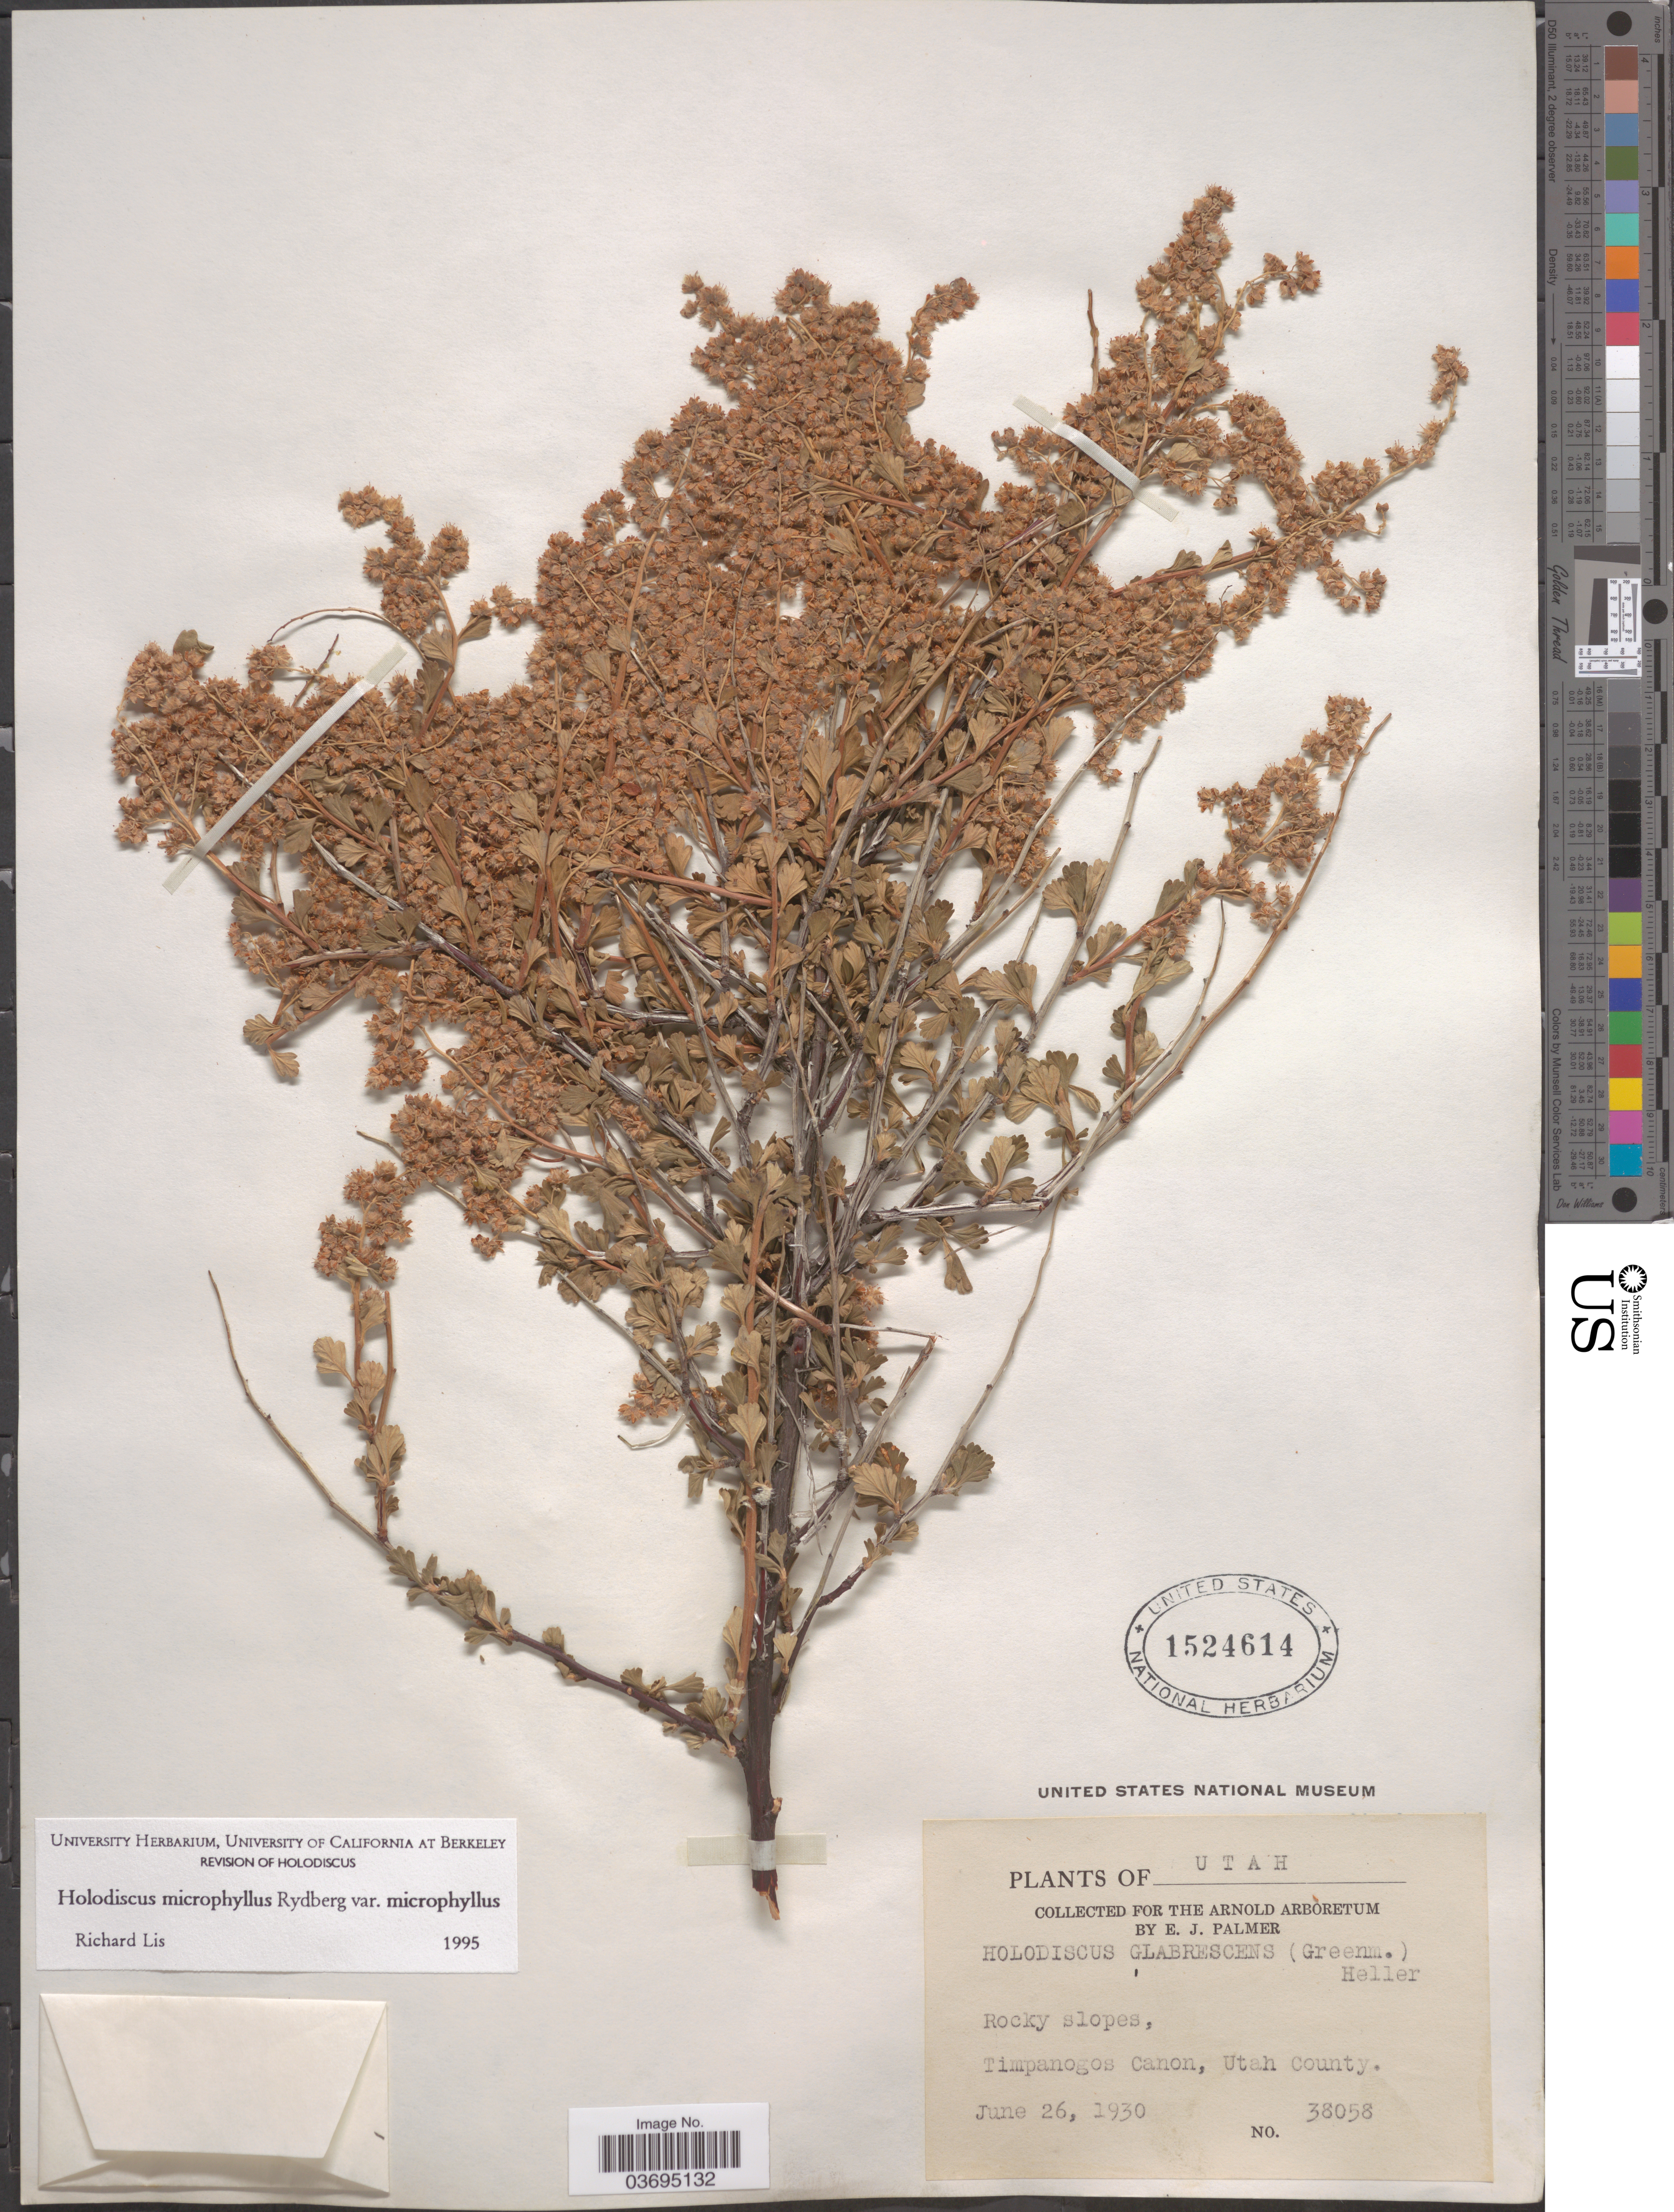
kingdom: Plantae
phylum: Tracheophyta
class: Magnoliopsida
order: Rosales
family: Rosaceae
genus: Holodiscus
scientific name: Holodiscus discolor var. microphyllus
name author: (Rydb.) Jeps.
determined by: Strong, Mark T., (BOT), Smithsonian Institution - National Museum of Natural History (UNITED STATES)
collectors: E. J. Palmer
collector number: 38058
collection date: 1930-06-26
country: United States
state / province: Utah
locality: Rocky slopes, Timpanogos Canon, Utah County.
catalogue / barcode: US 1524614